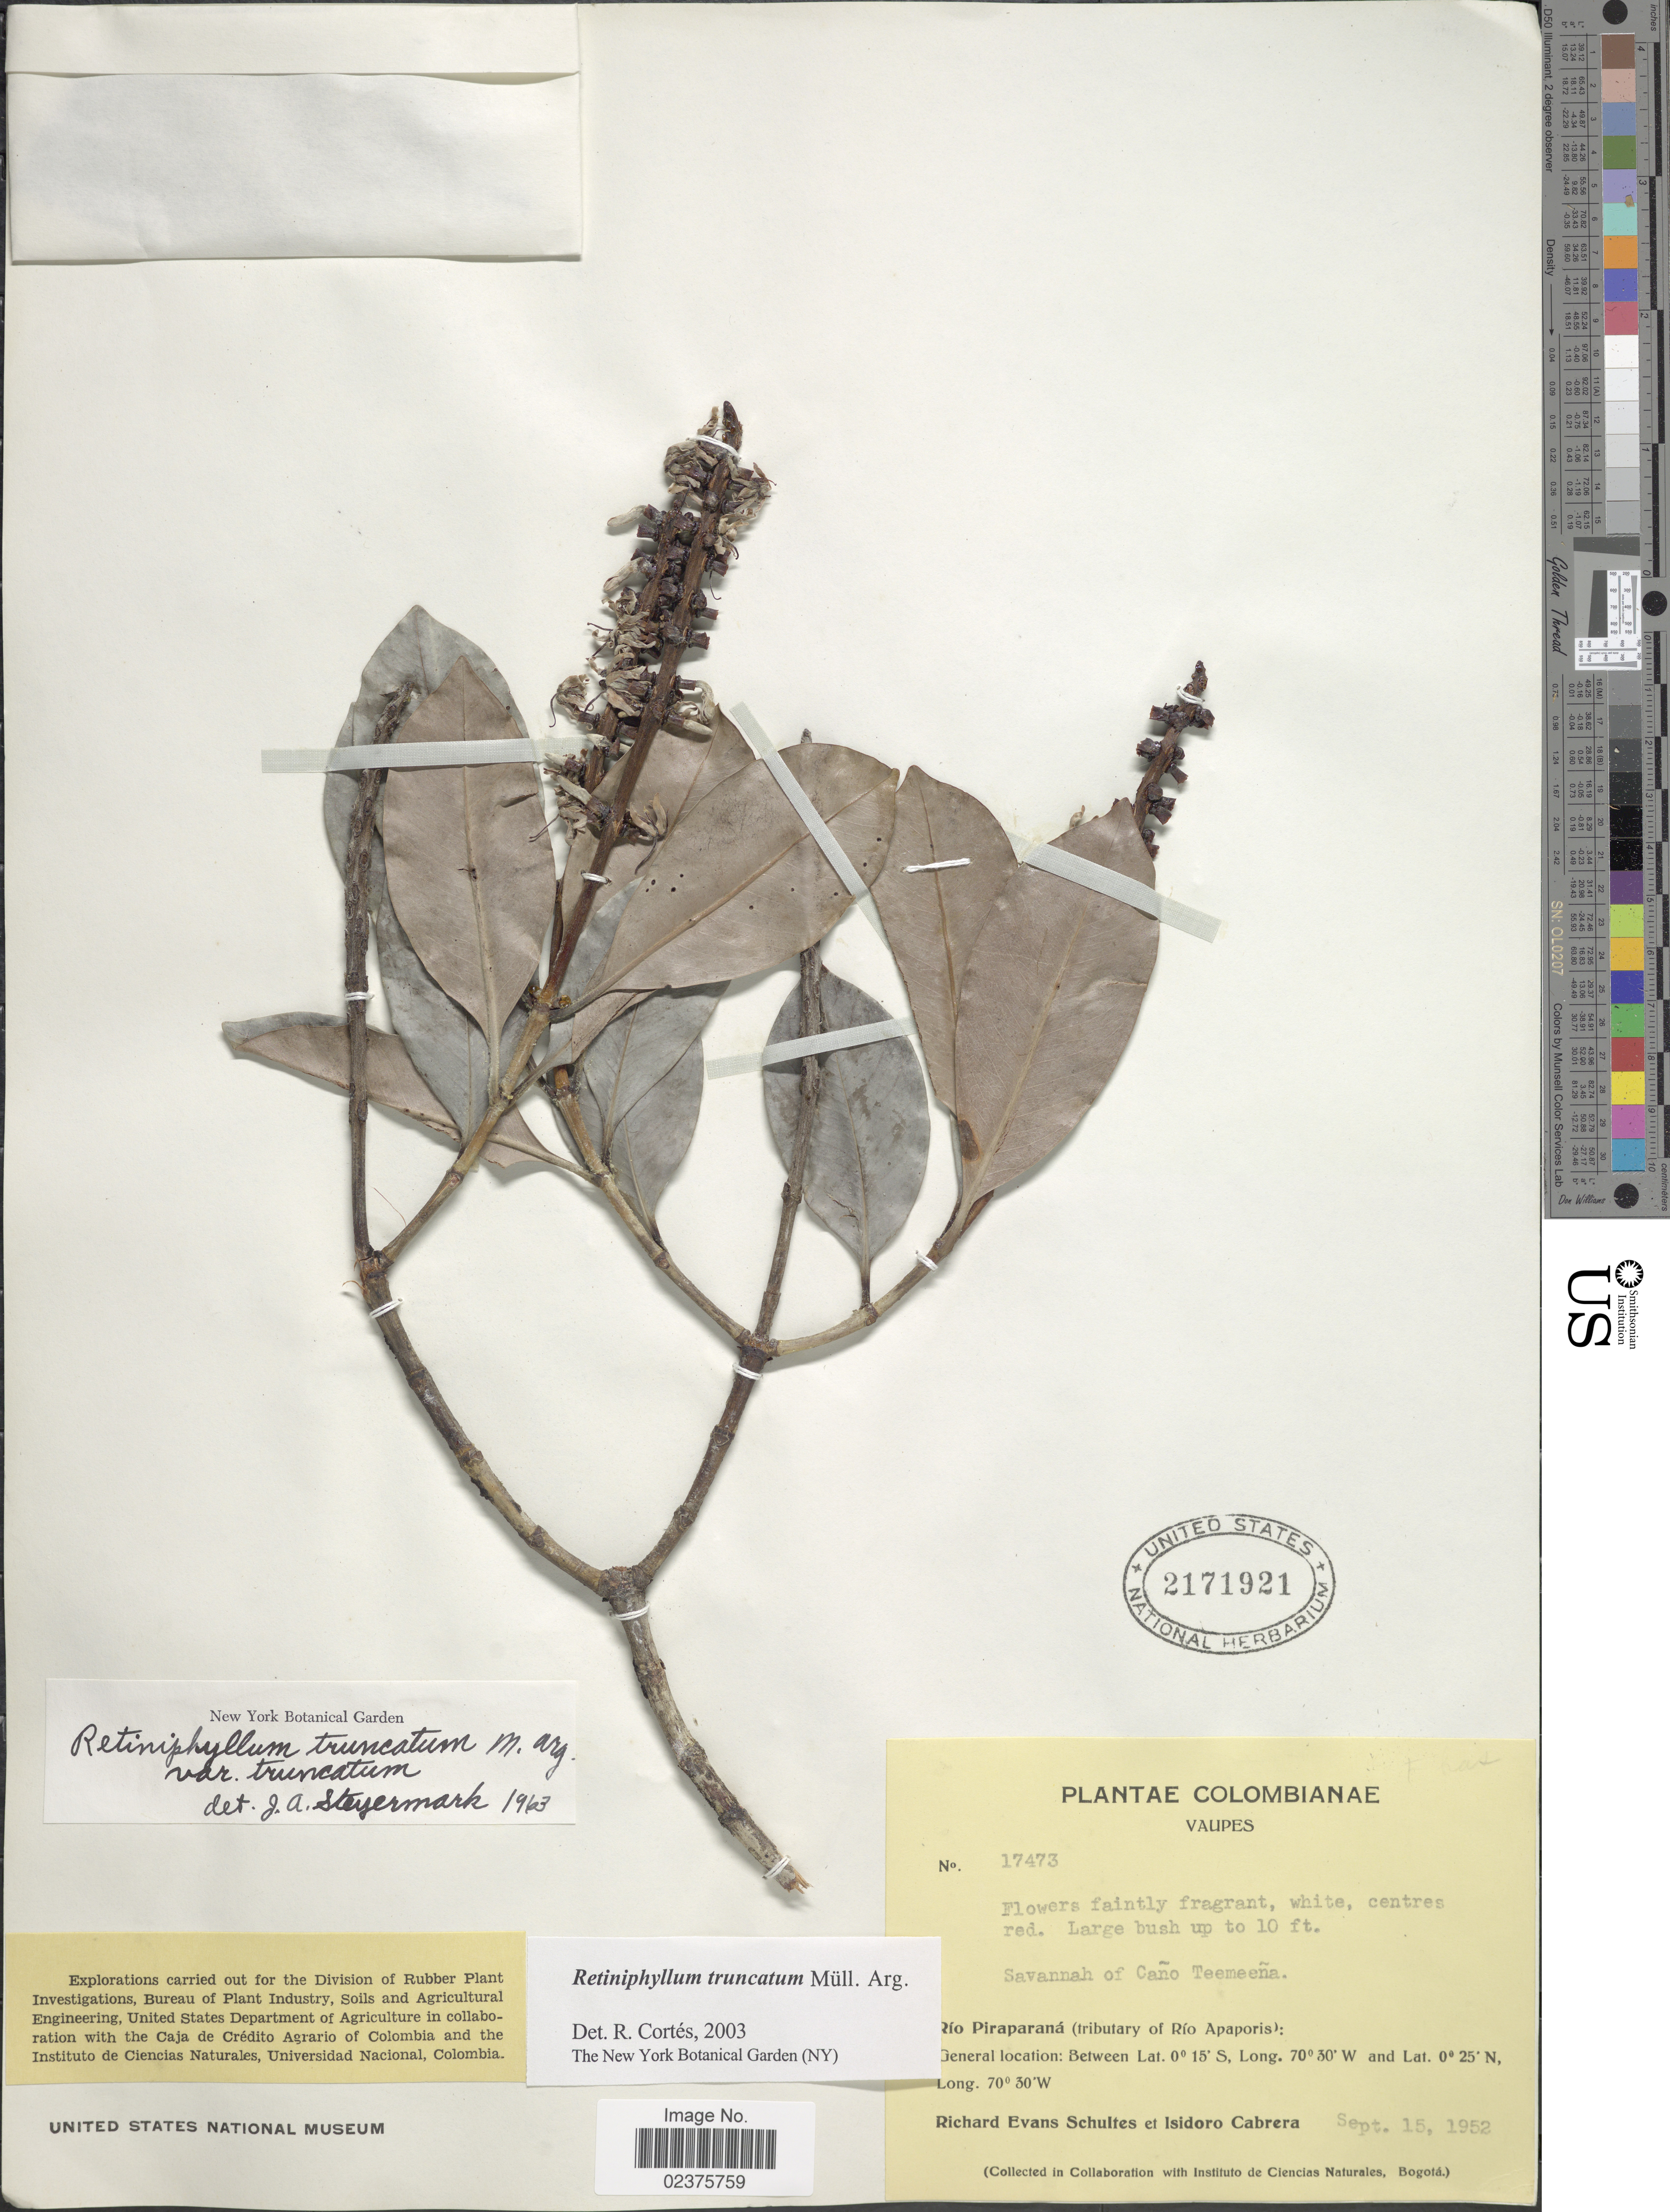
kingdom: Plantae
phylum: Tracheophyta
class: Magnoliopsida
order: Gentianales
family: Rubiaceae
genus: Retiniphyllum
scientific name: Retiniphyllum truncatum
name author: Müll. Arg.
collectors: R. E. Schultes & I. Cabrera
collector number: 17473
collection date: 1952-09-15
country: Colombia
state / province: Vaupés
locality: Savannah of Cano Teemeena, Rio Piraparana (tributary of Rio Apaporis)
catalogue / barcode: US 2171921